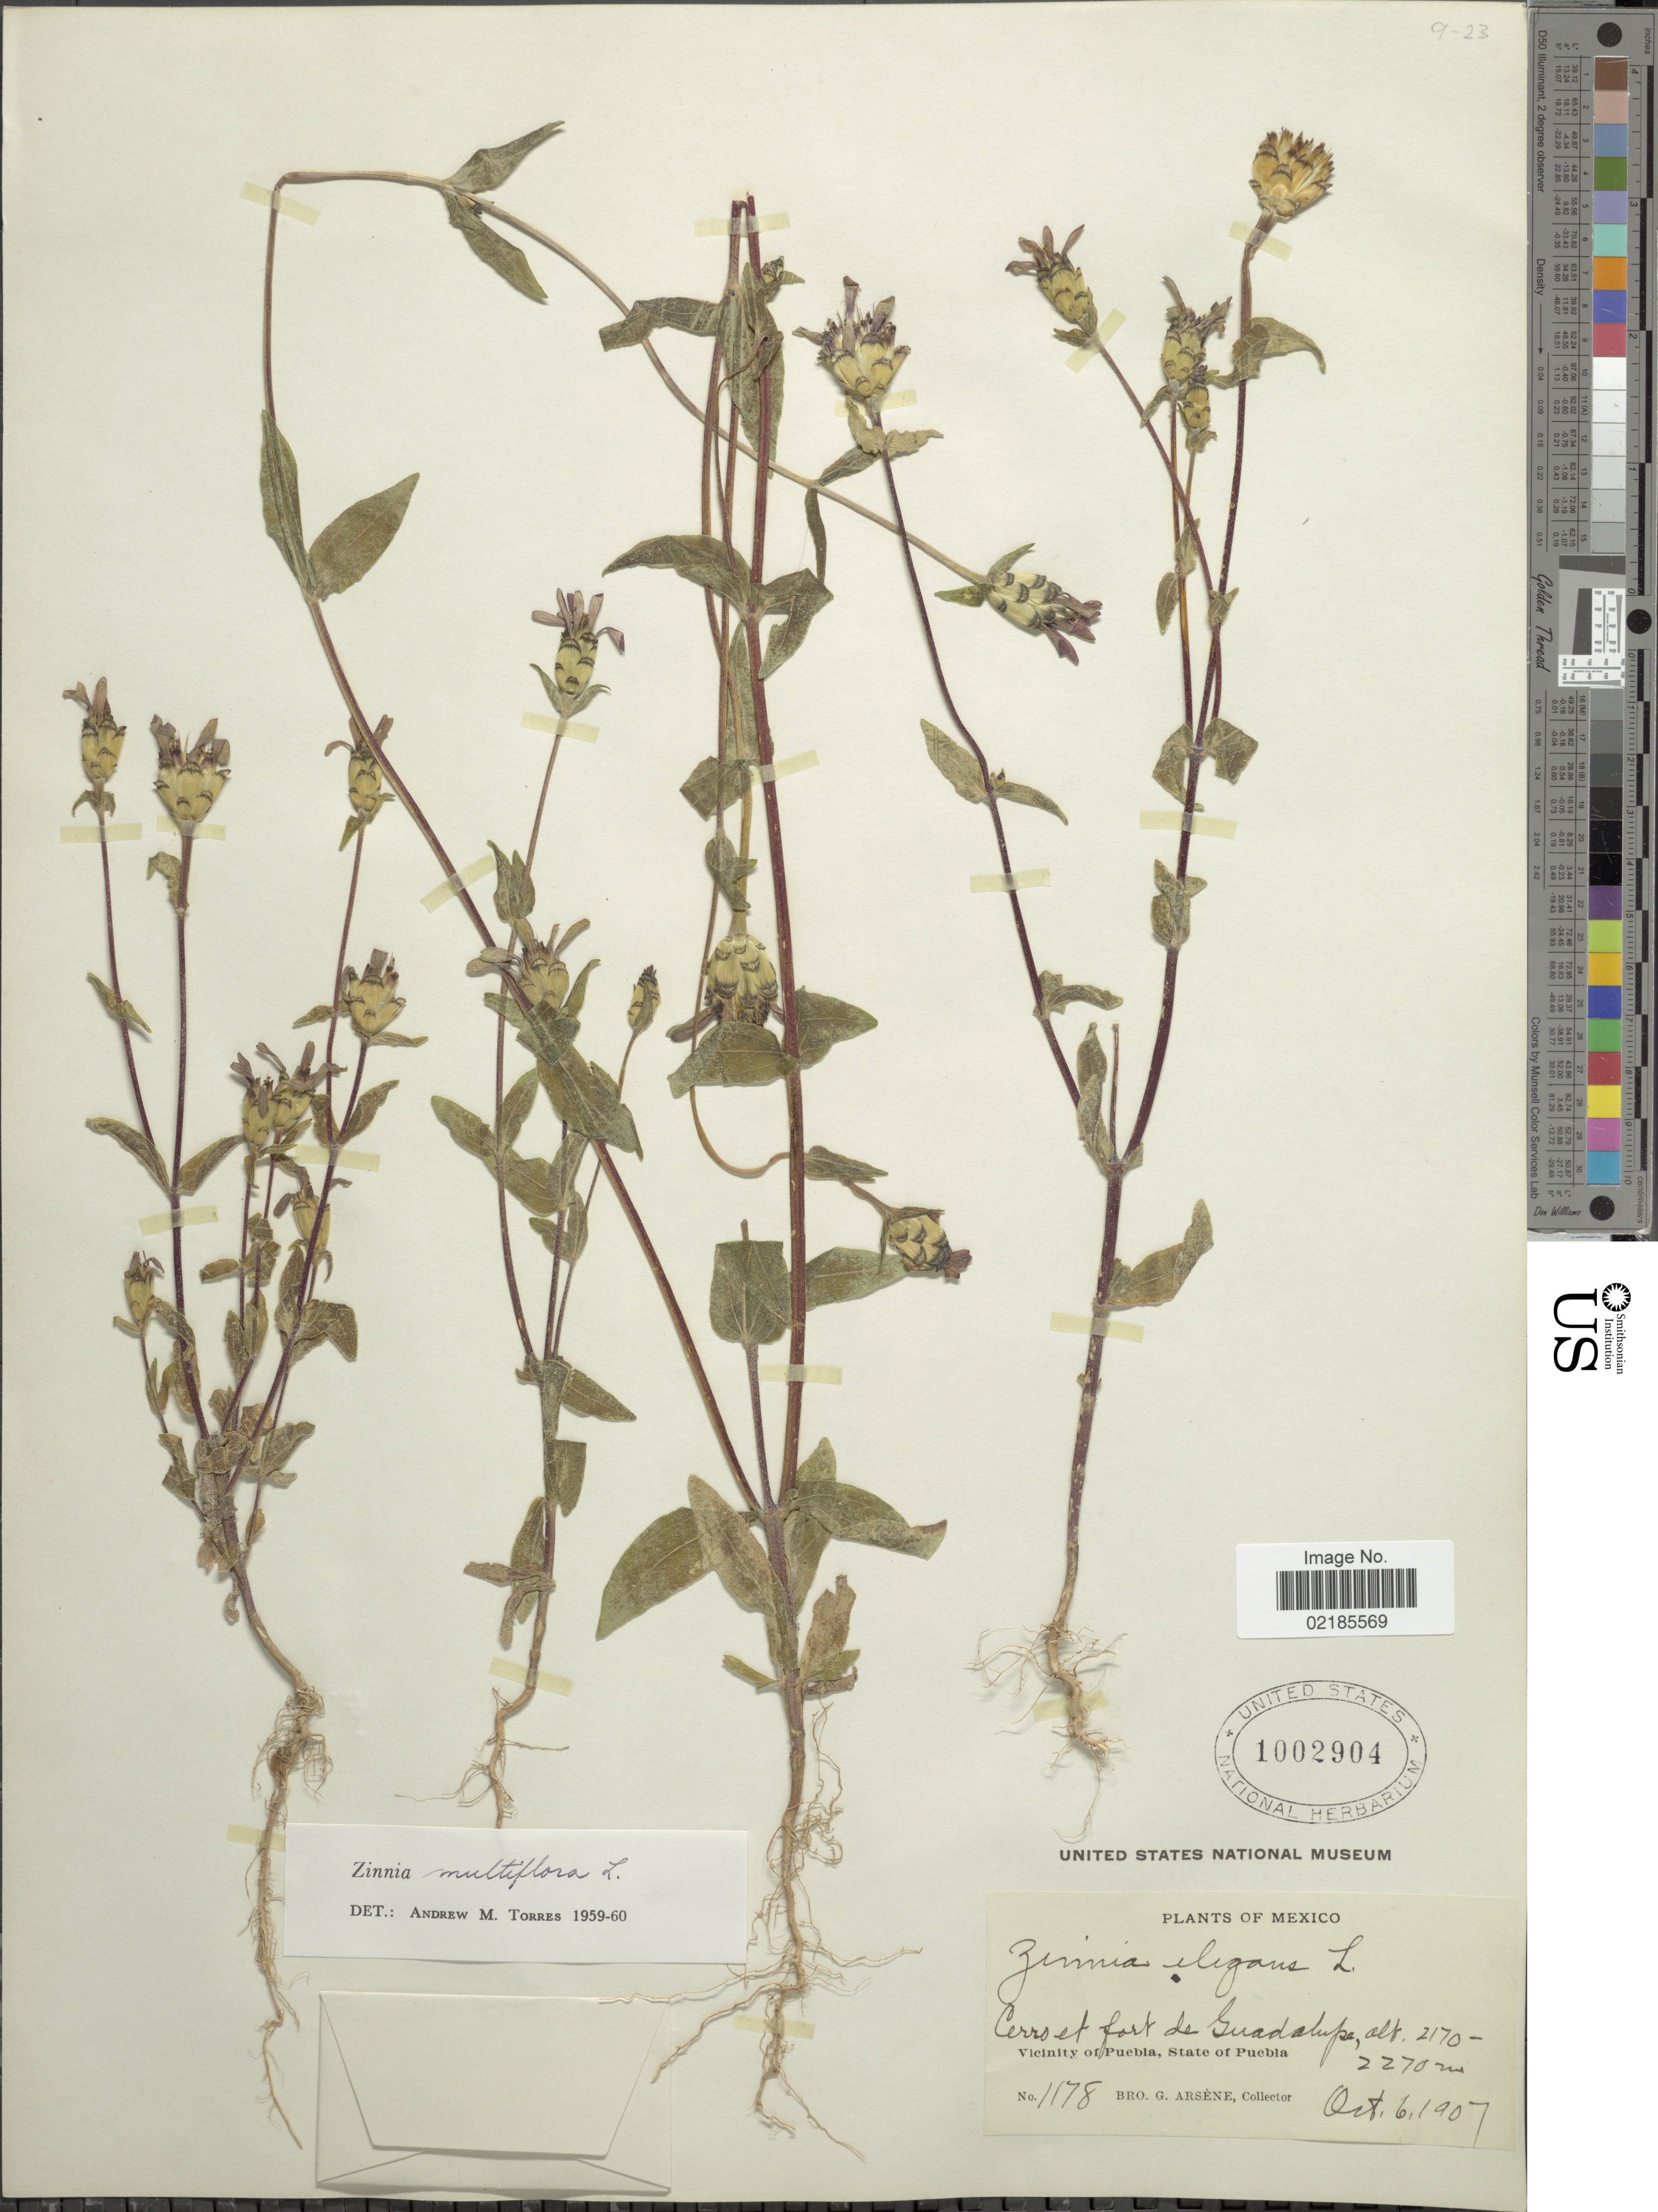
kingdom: Plantae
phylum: Tracheophyta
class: Magnoliopsida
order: Asterales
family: Asteraceae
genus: Zinnia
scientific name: Zinnia peruviana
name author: (L.) L.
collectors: Bro. G. Arsène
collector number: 1178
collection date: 1907-10-06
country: Mexico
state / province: Puebla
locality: Cerro et fort de Guadalupe, Vicinity of Puebla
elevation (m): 2170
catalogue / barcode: US 1002904